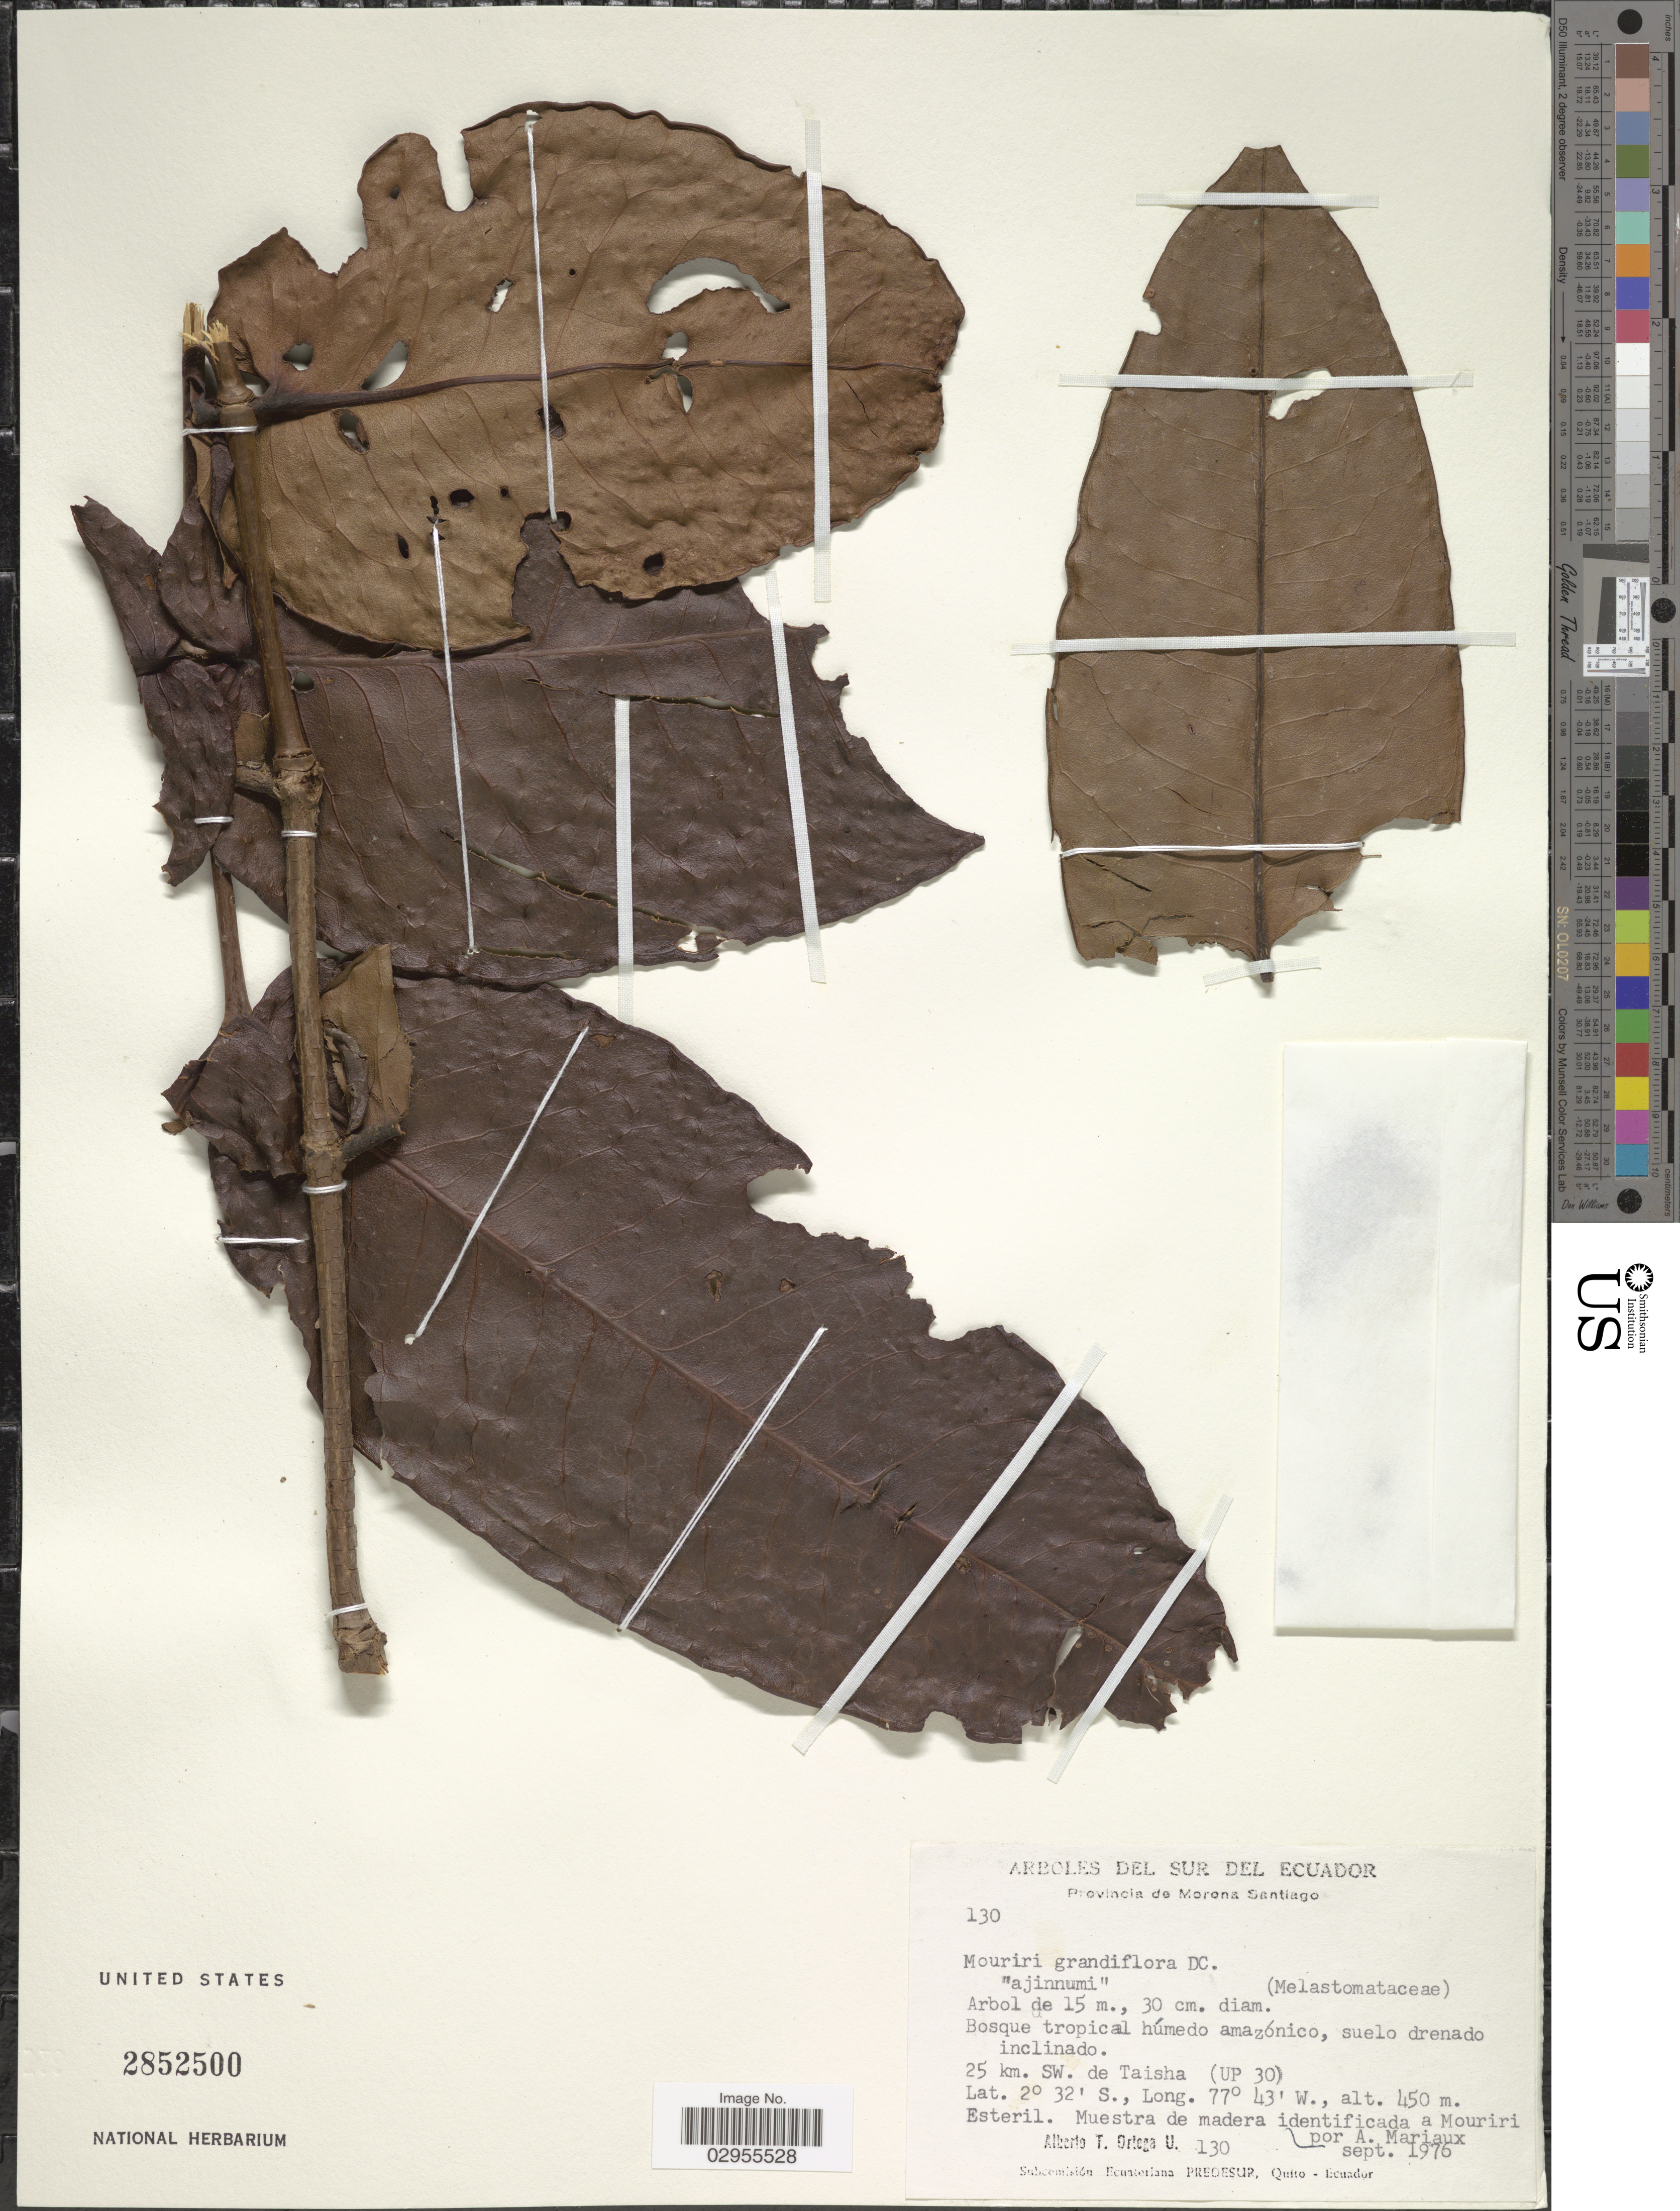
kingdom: Plantae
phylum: Tracheophyta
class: Magnoliopsida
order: Myrtales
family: Melastomataceae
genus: Mouriri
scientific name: Mouriri grandiflora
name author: DC.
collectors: A. T. Ortega U.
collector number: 130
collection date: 1976-09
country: Ecuador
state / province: Morona-Santiago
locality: Provincia de Morona-Santiago. 25 km. SW. de Taisha (UP 30). Esteril. Muestra de madera por A. Mariaux.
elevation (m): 450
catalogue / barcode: US 2852500